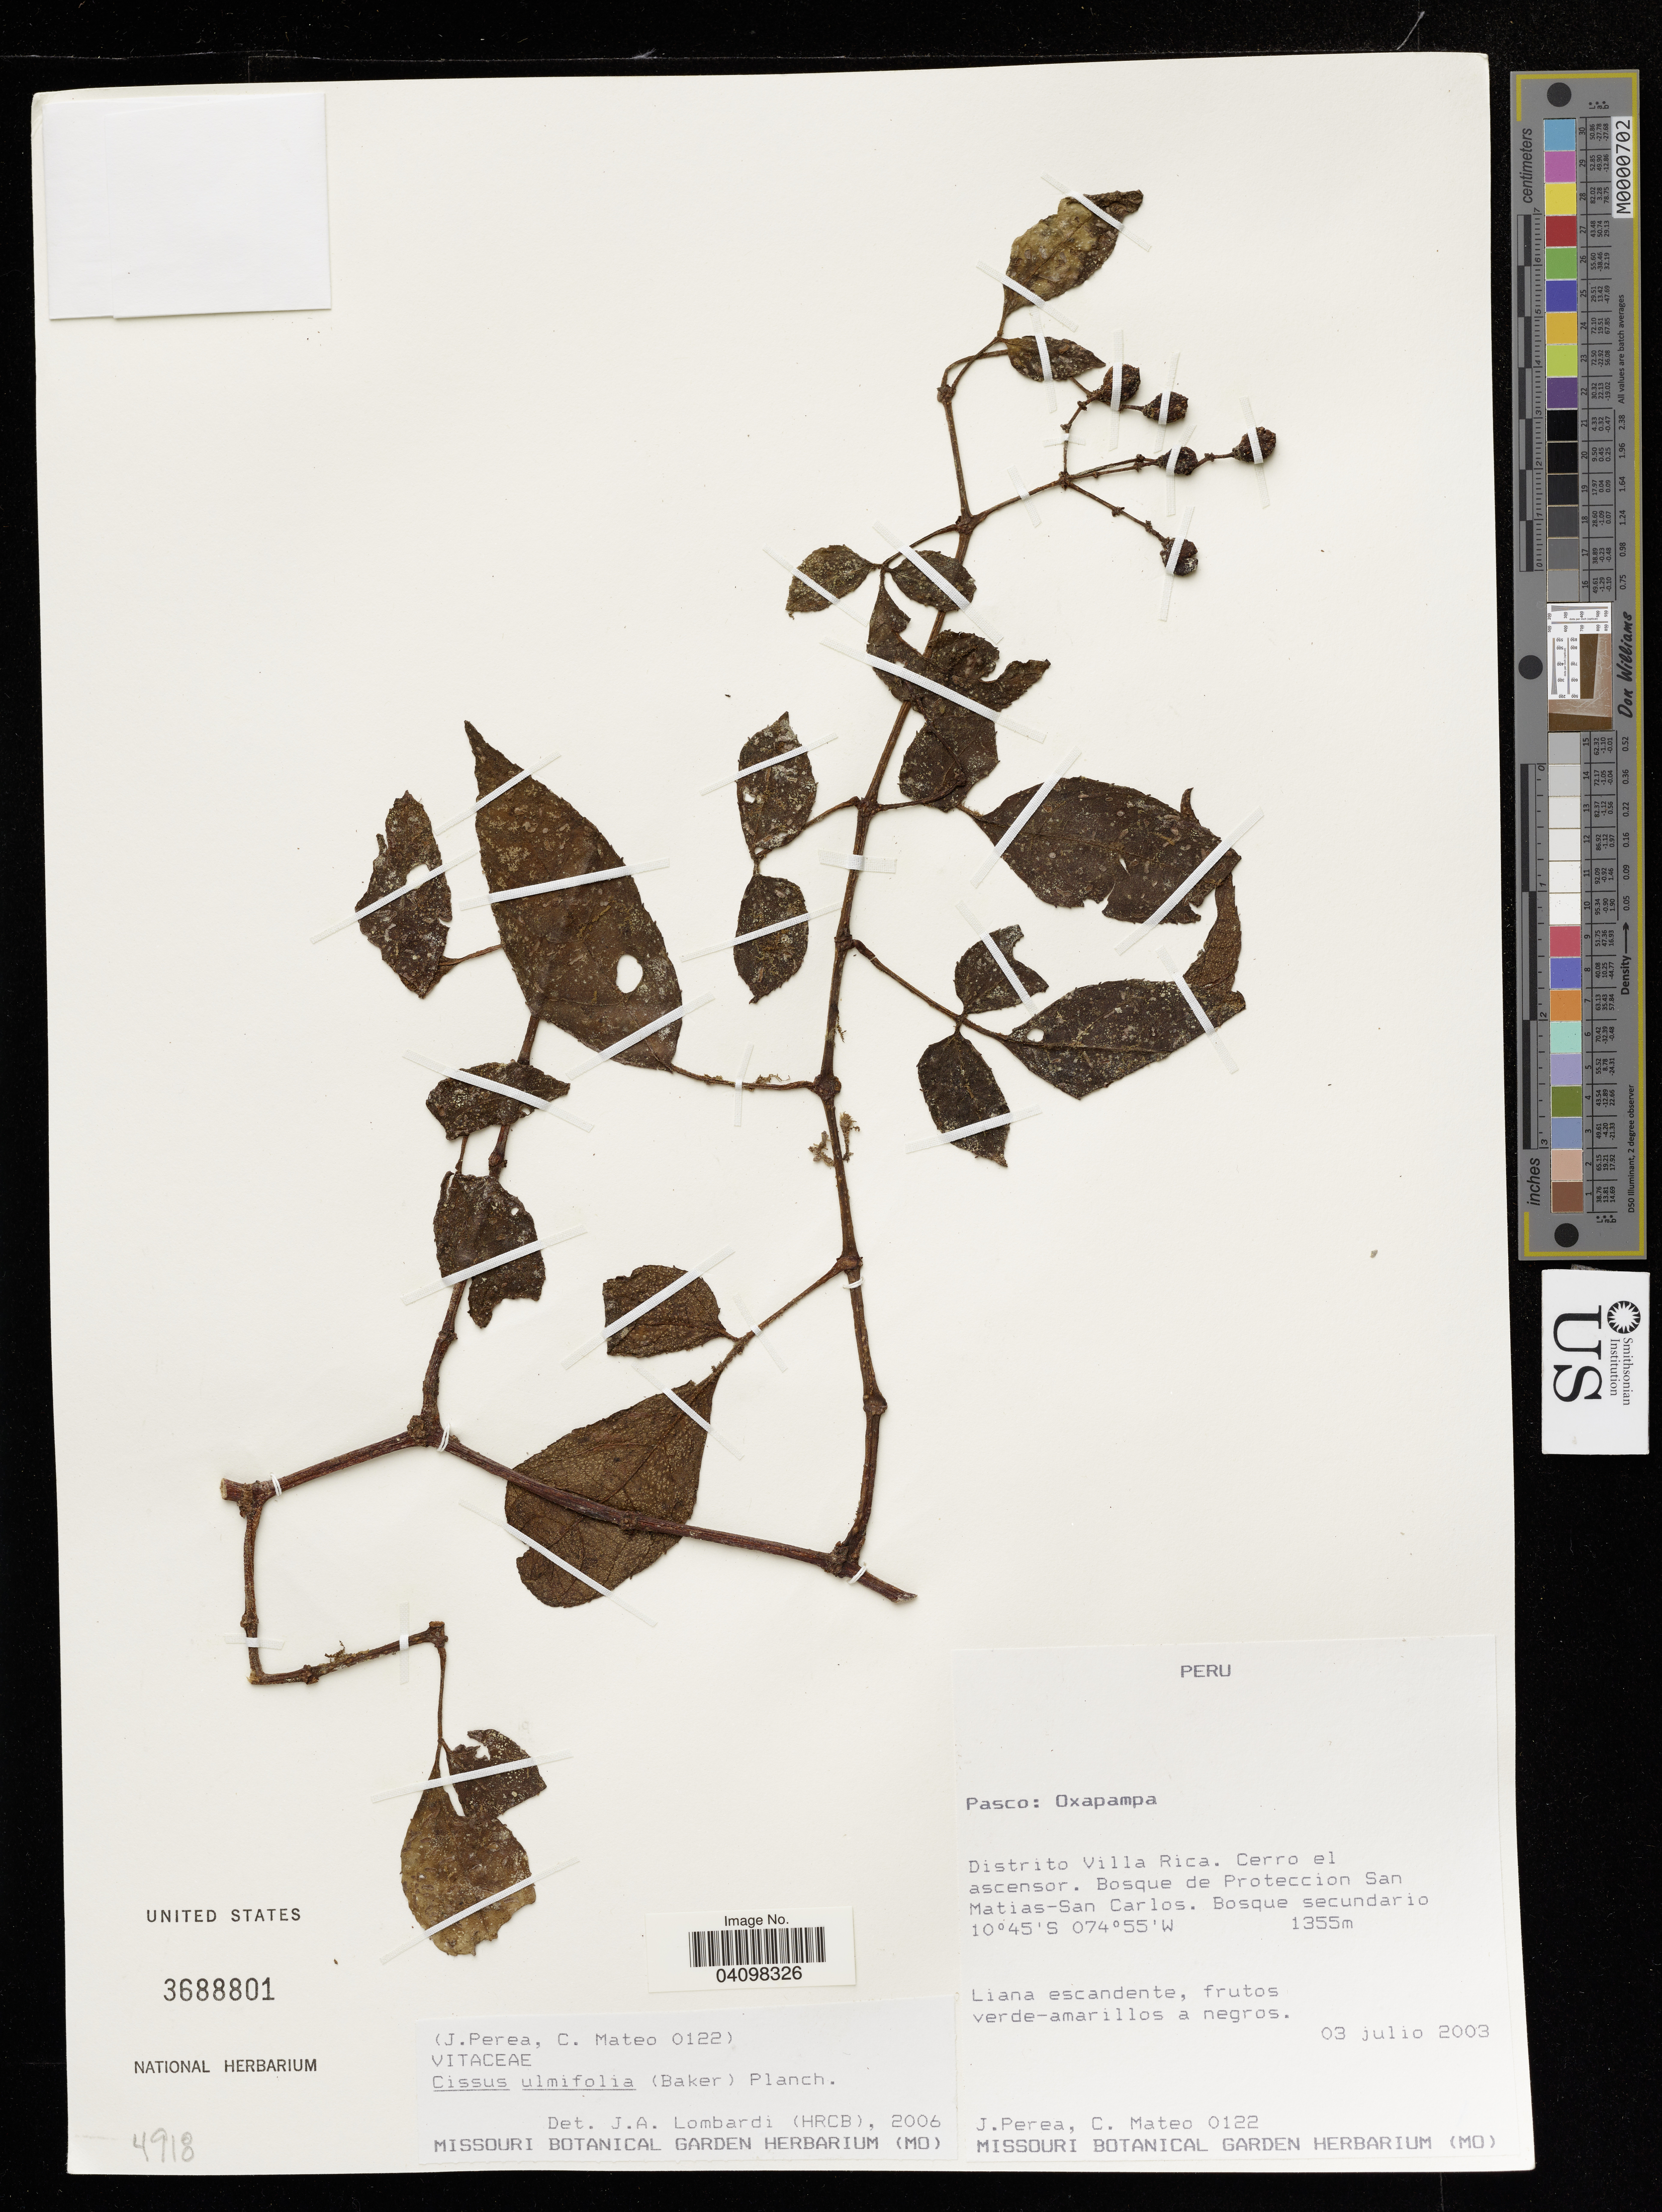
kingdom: Plantae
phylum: Tracheophyta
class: Magnoliopsida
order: Vitales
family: Vitaceae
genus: Cissus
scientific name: Cissus ulmifolia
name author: (Baker) Planch.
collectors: J. Perea & C. Mateo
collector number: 0122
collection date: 2003-07-03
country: Peru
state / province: Pasco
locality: Oxapampa. Distrito Villa Rica. Cerro el ascensor. Bosque de Proteccion San Matias-San Carlos. Bosque secundario.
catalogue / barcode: US 3688801